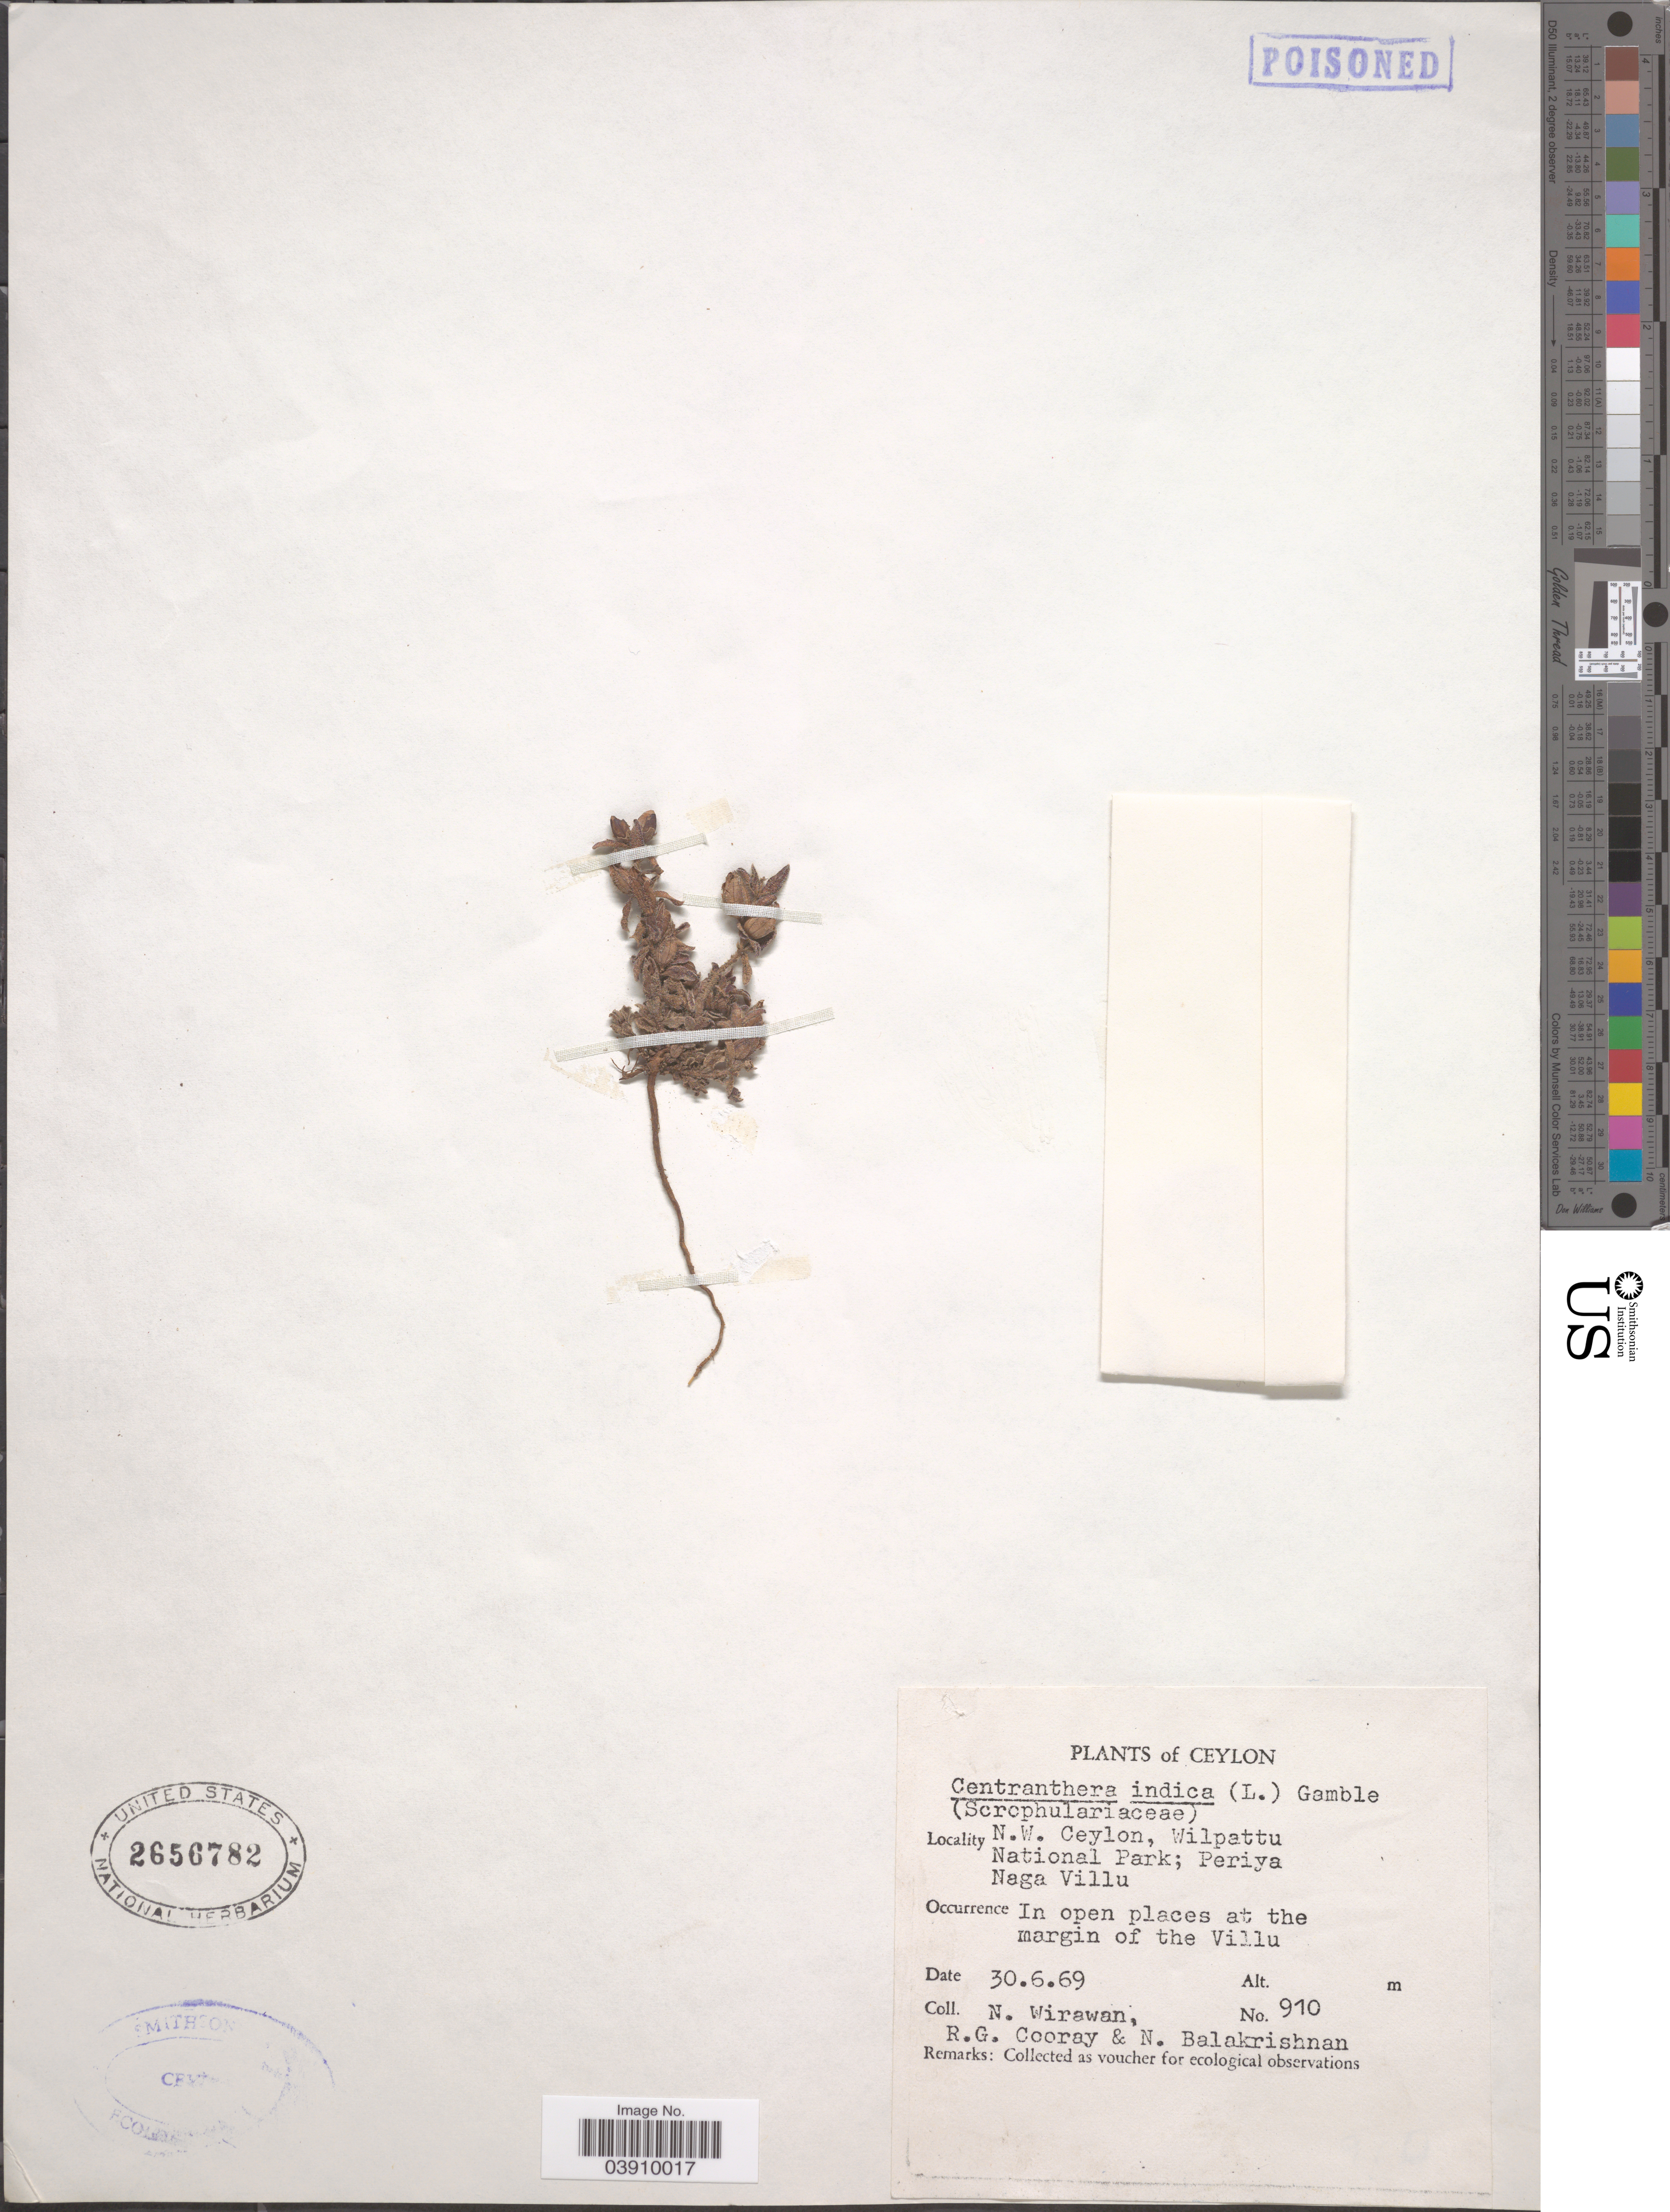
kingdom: Plantae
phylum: Tracheophyta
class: Magnoliopsida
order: Lamiales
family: Orobanchaceae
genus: Centranthera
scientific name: Centranthera indica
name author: (L.) Gamble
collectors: N. Wirawan, R. Cooray & N. Balakrishnan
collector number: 910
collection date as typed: Transcribed d/m/y: 30/6/69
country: Sri Lanka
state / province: North Western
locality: Ceylon. N. W. Ceylon. Wilpattu National park; Periya Naga Villu. In open places at the margin of the Villu.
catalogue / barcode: US 2656782